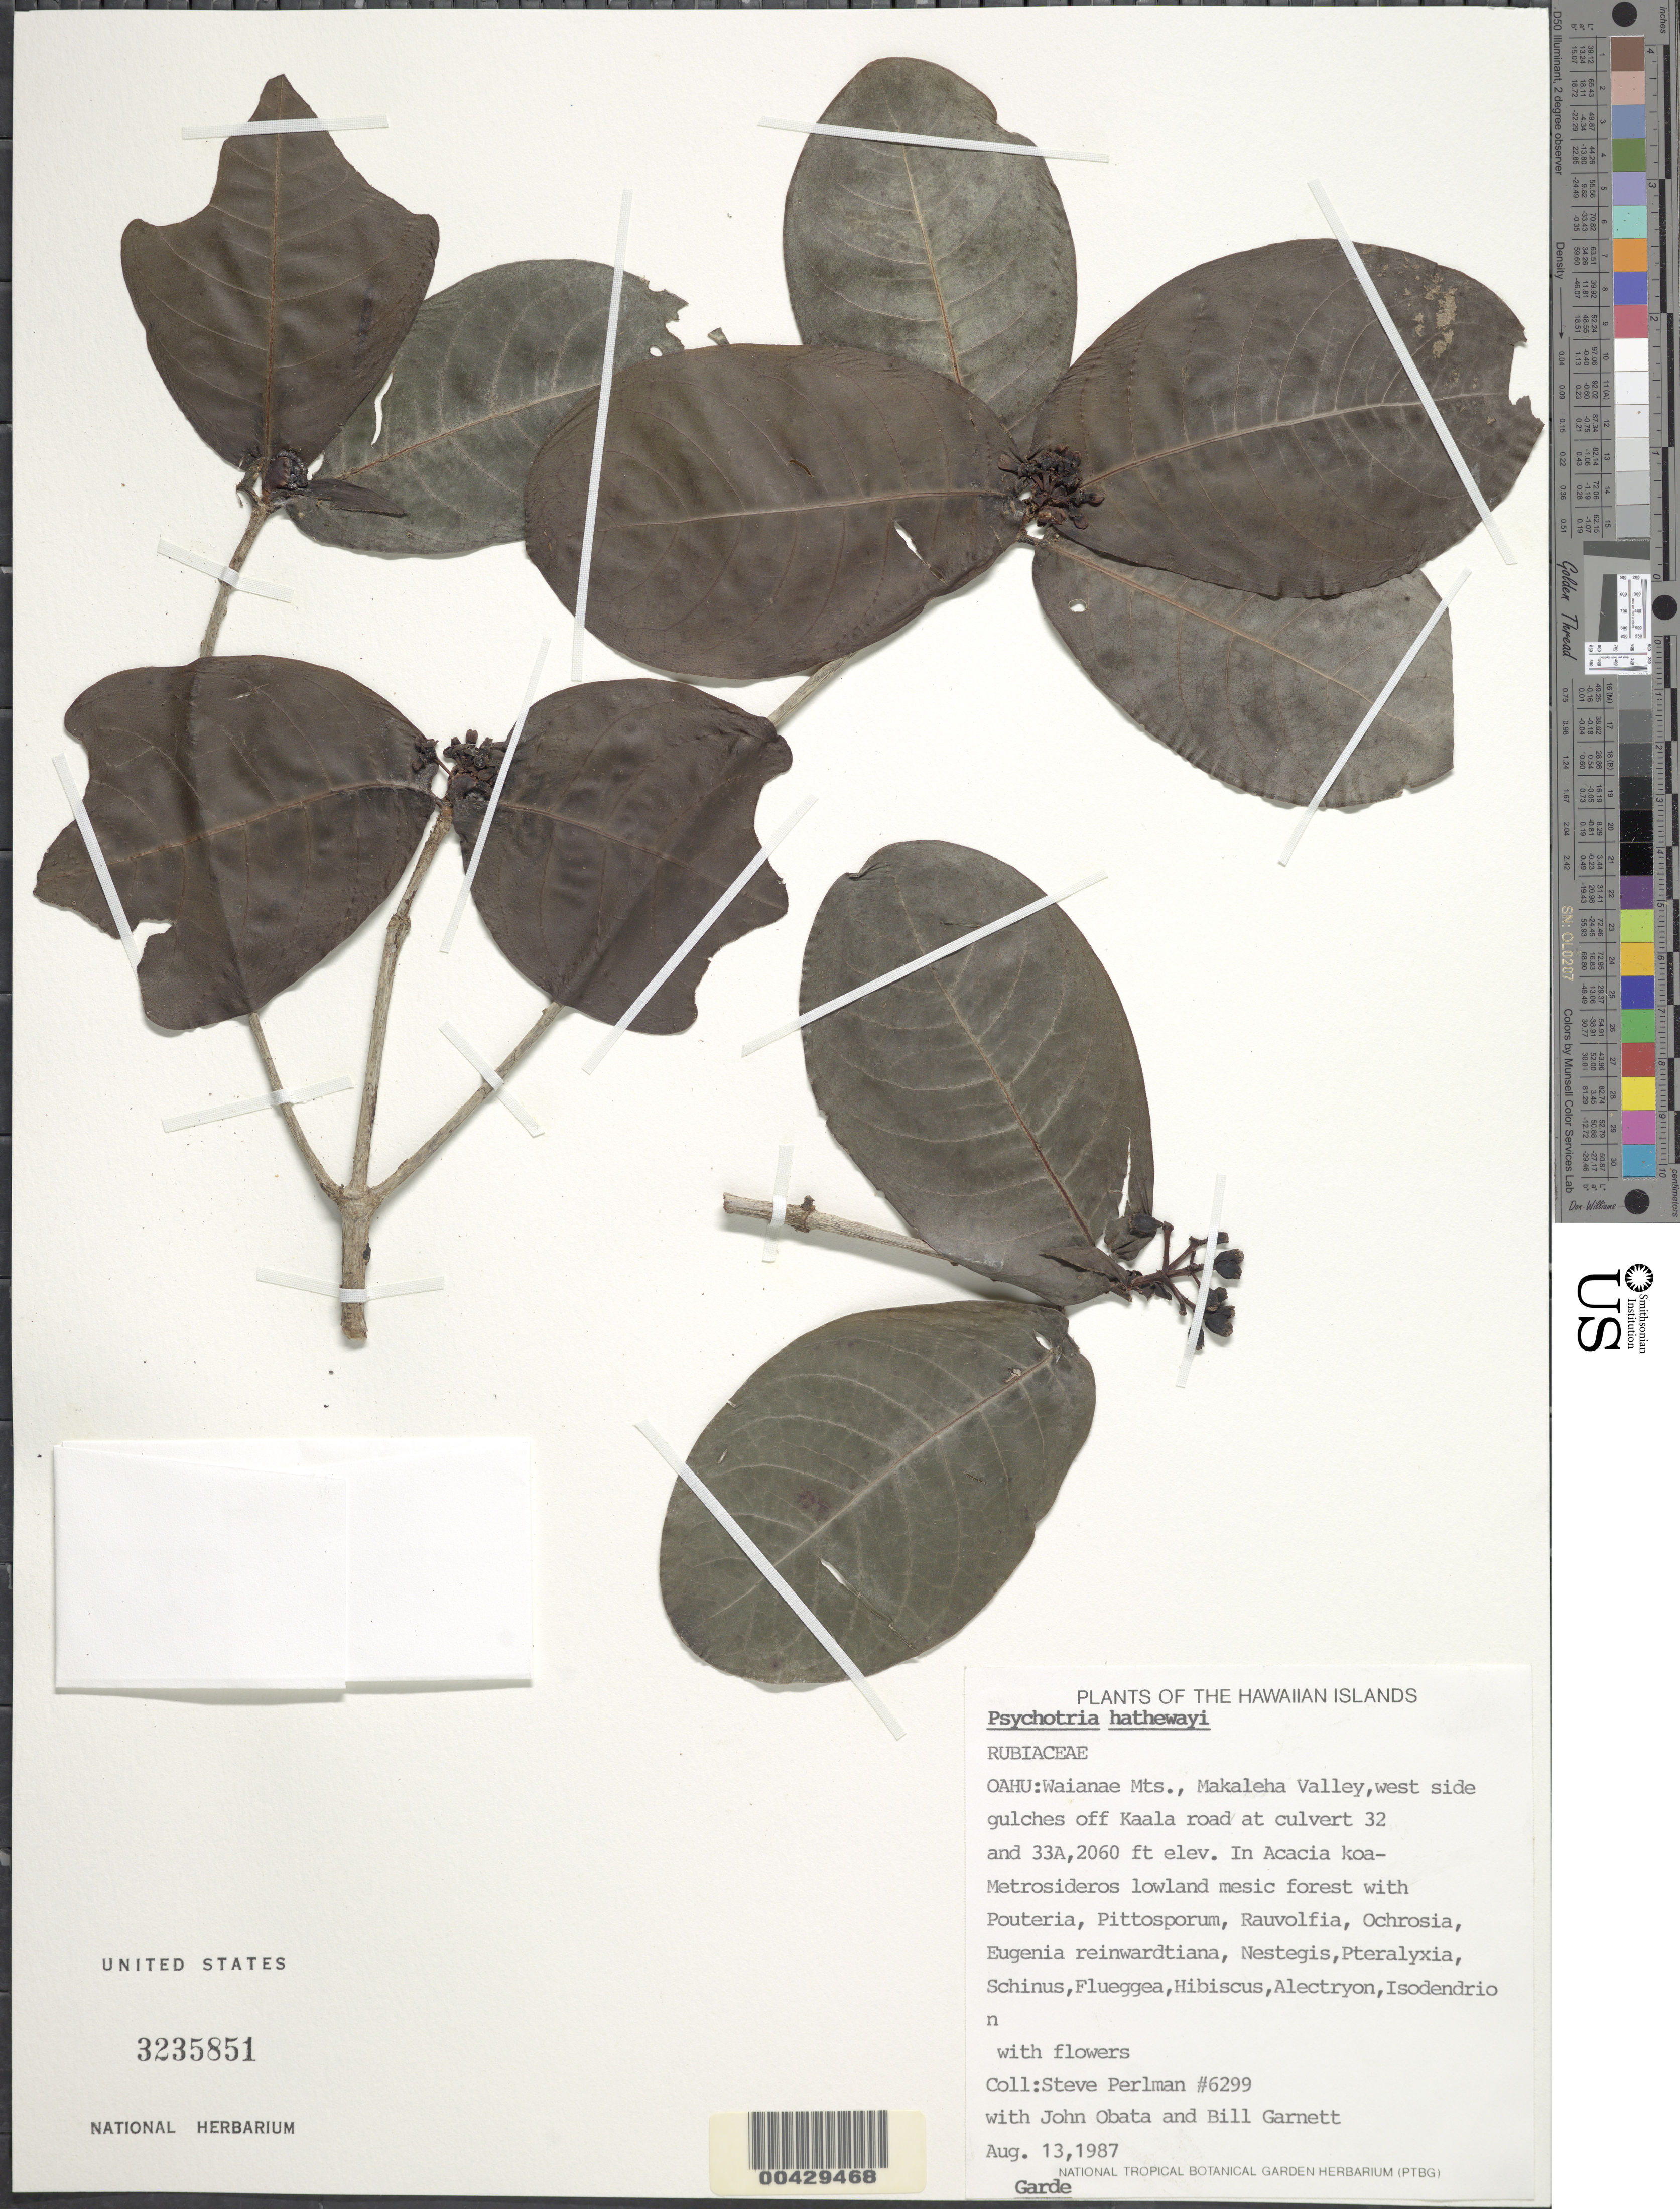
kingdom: Plantae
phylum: Tracheophyta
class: Magnoliopsida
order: Gentianales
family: Rubiaceae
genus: Psychotria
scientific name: Psychotria hathewayi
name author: Fosberg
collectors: S. P. Perlman, J. Obata & B. Garnett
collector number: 6299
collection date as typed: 13 Aug 1987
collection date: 1987-08-13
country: United States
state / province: Hawaii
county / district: Honolulu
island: Oahu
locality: Waianae Mountains, Makaleha Valley, west side gulches off Kaala road at culvert 32 & 33A.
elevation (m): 628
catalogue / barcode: US 3235851